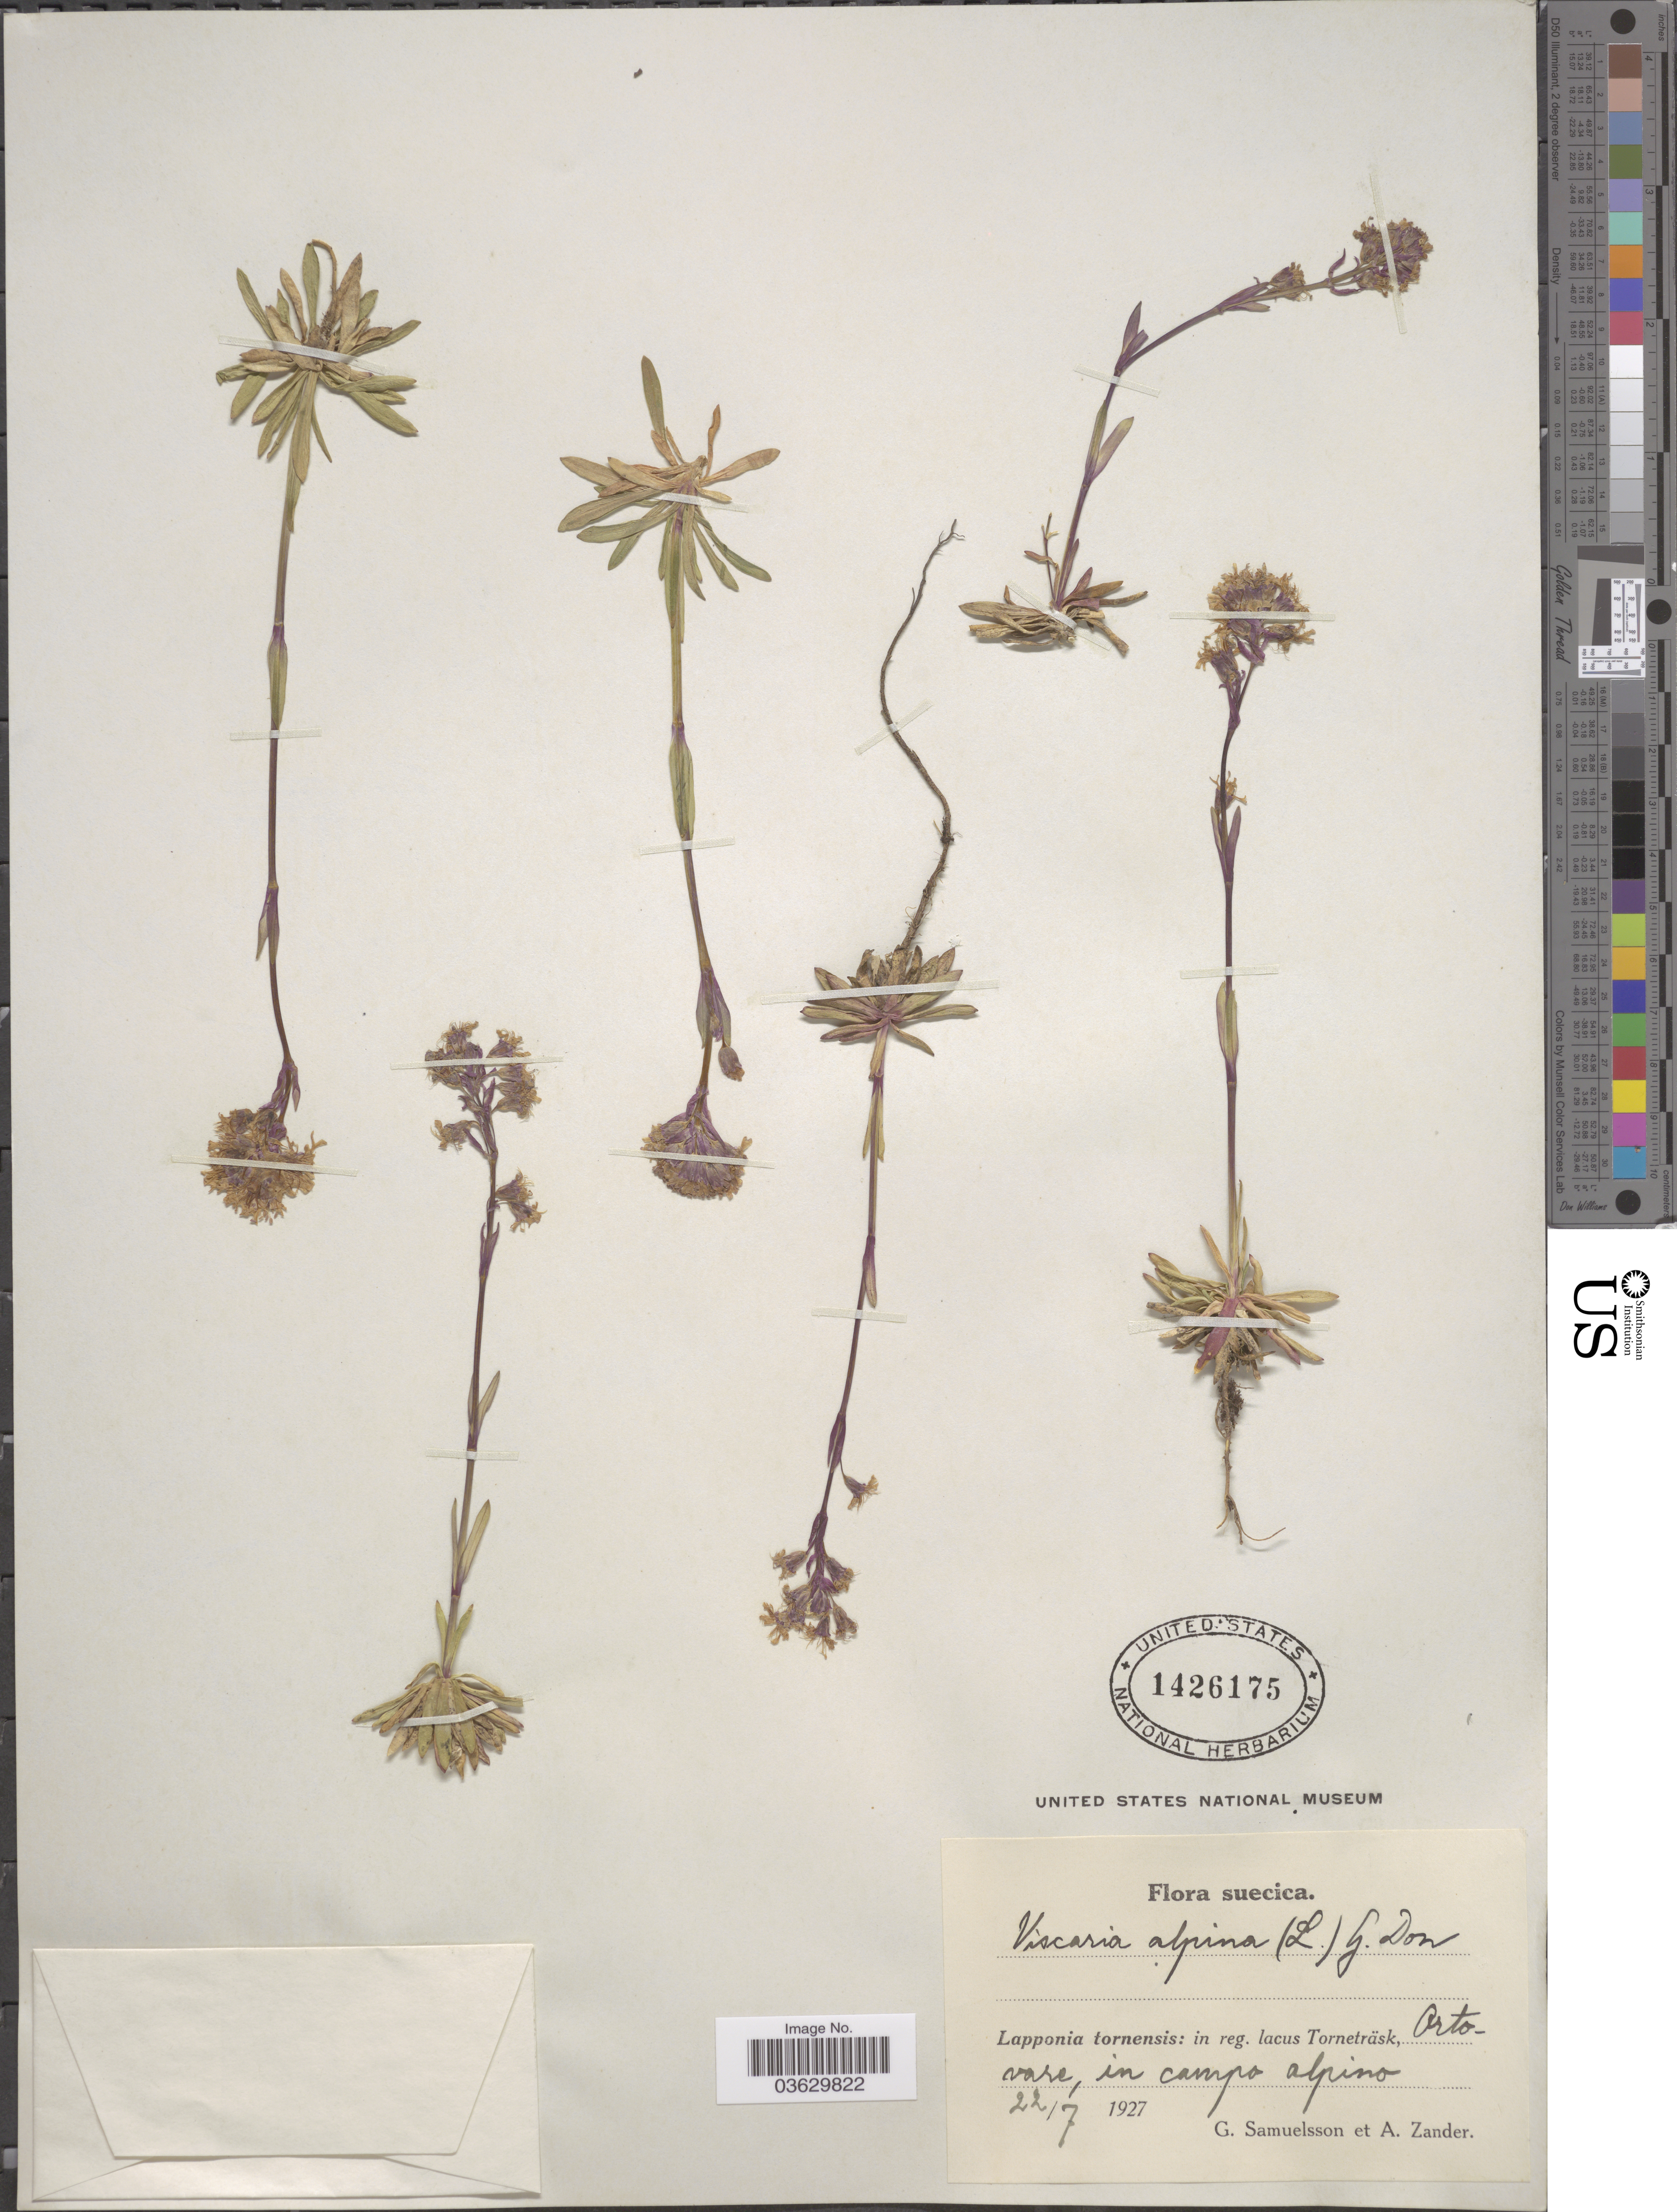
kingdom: Plantae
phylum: Tracheophyta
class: Magnoliopsida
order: Caryophyllales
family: Caryophyllaceae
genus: Viscaria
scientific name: Viscaria alpina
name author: (L.) G. Don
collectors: G. Samuelsson & A. Zander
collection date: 1927-07-22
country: Sweden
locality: Suecica. Lapponia tornensis: in reg. lacus Torneträsk, Ortovare, in campo alpino.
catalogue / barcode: US 1426175